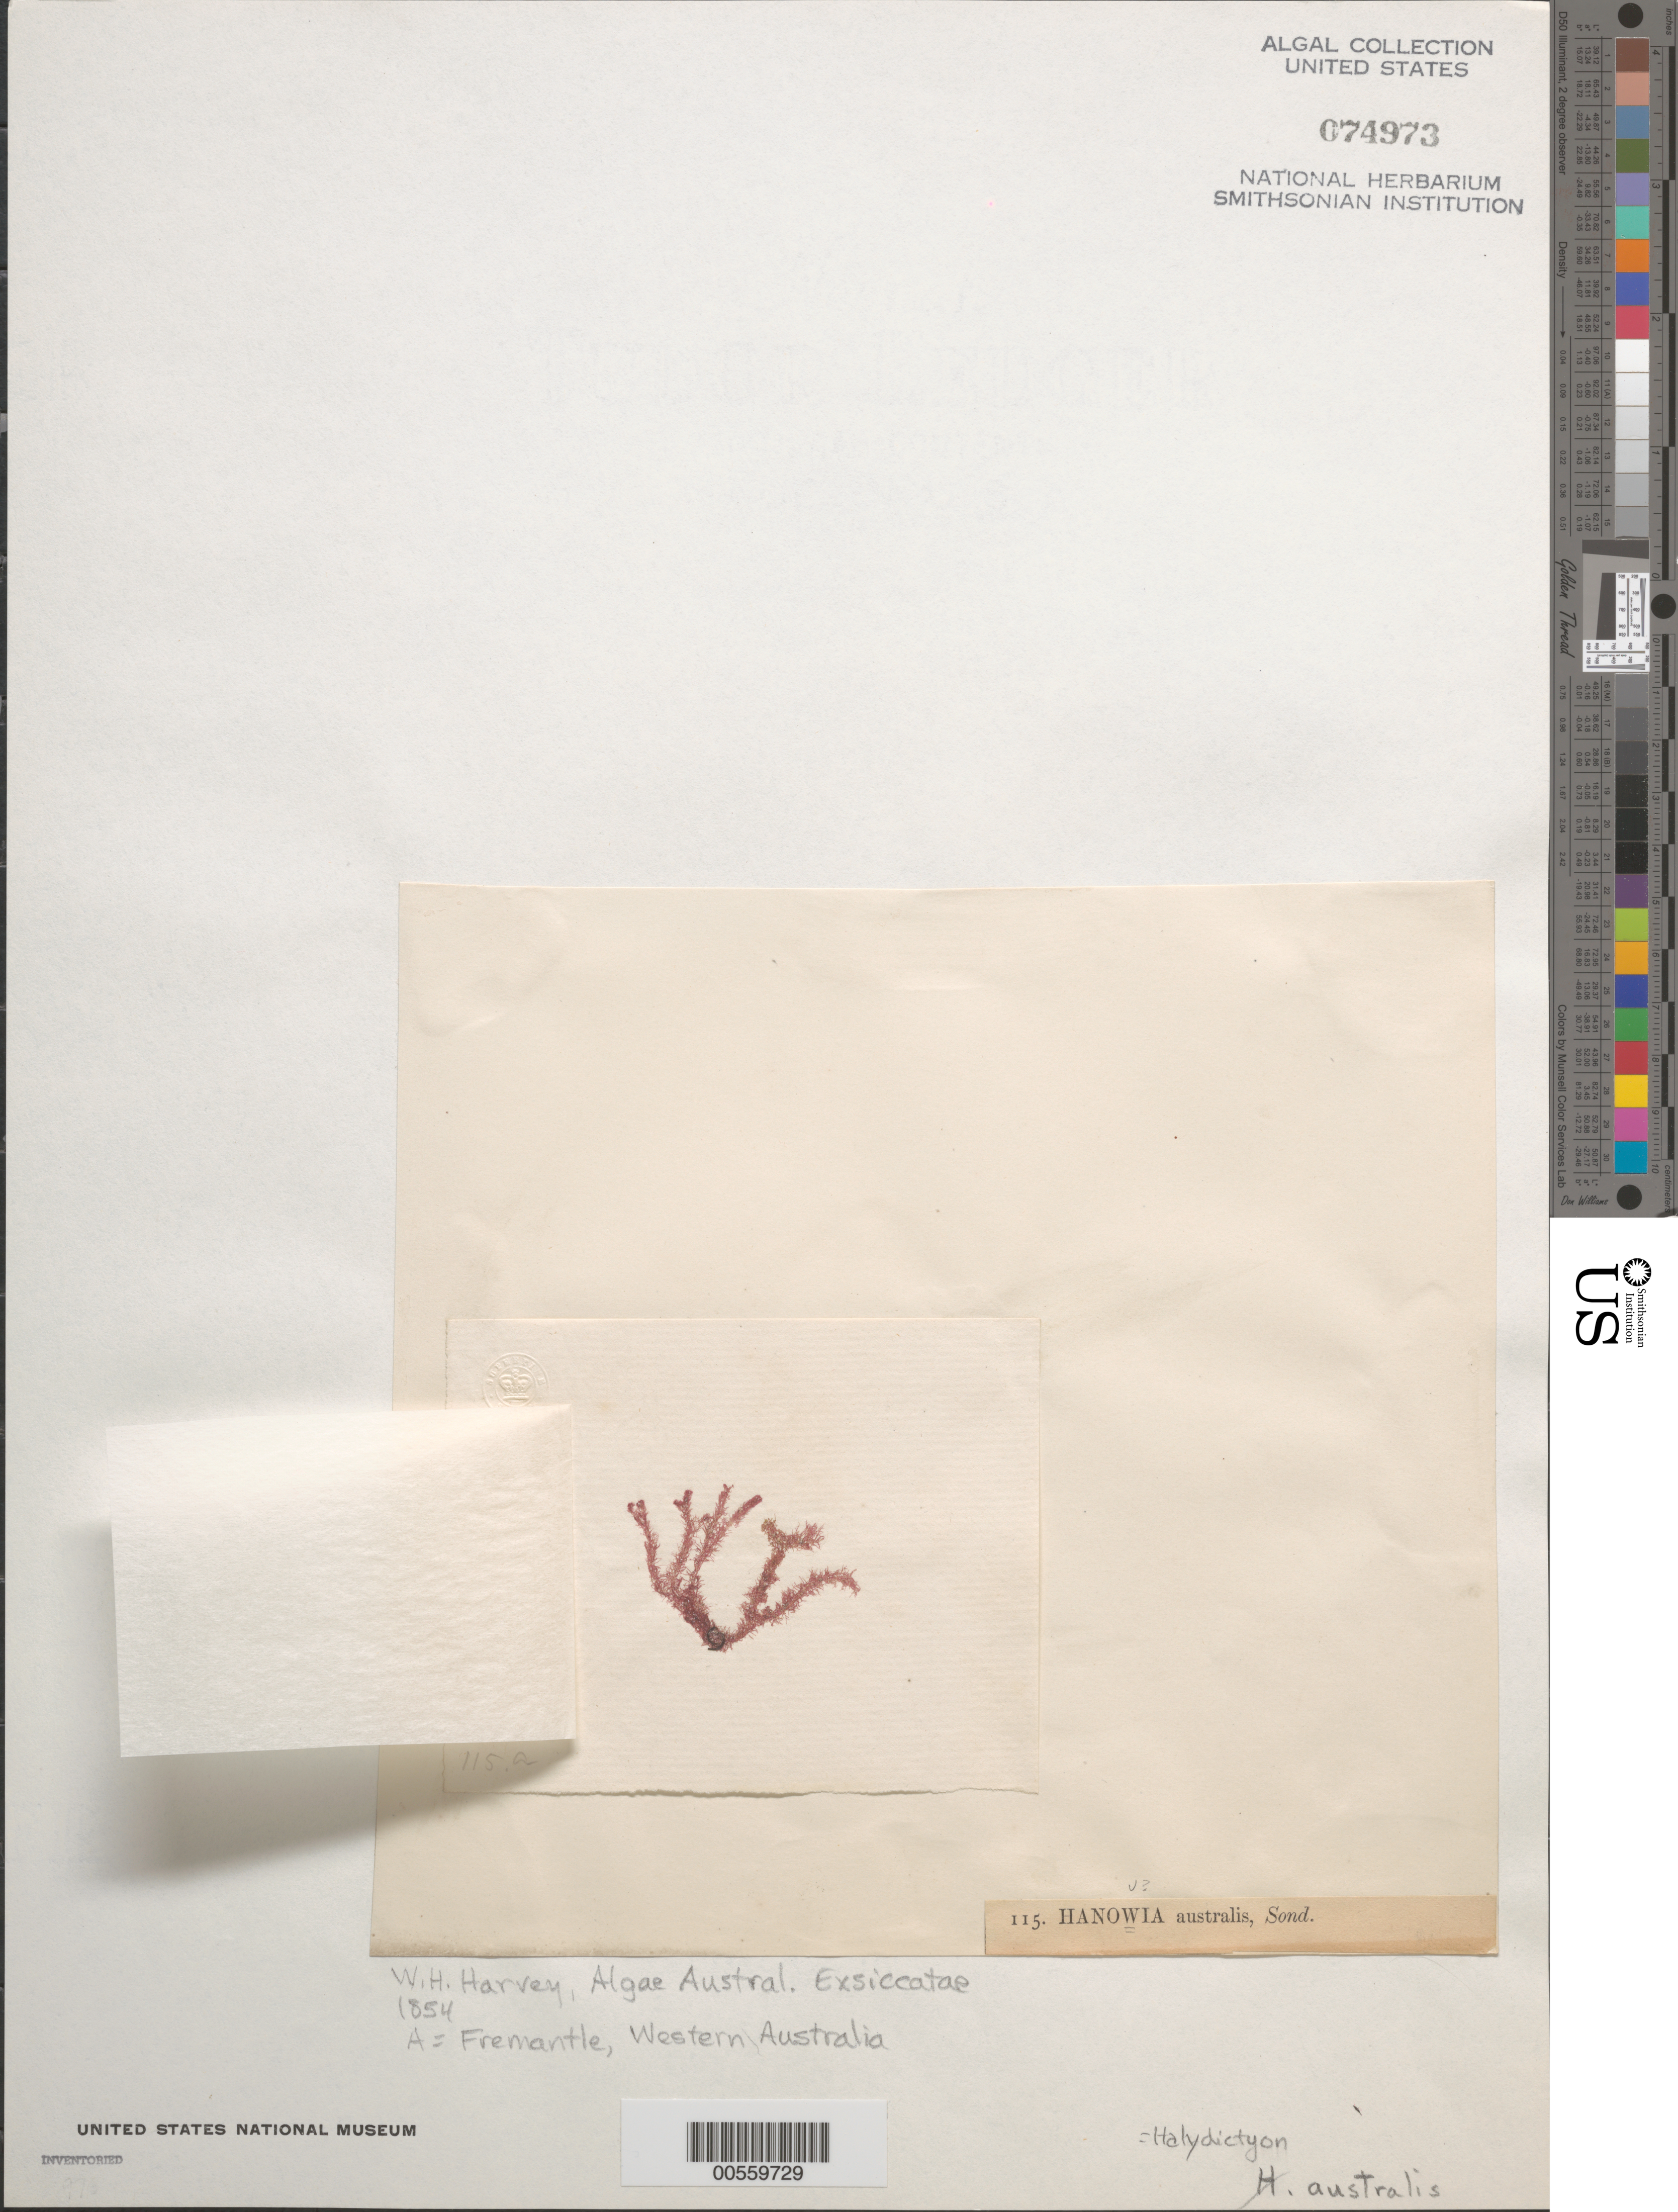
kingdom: Plantae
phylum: Rhodophyta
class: Florideophyceae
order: Ceramiales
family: Dasyaceae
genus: Halydictyon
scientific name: Halydictyon australis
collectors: W. Harvey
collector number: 115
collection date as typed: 1854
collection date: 1854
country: Australia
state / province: Western Australia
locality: Fremantle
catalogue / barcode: US 74973